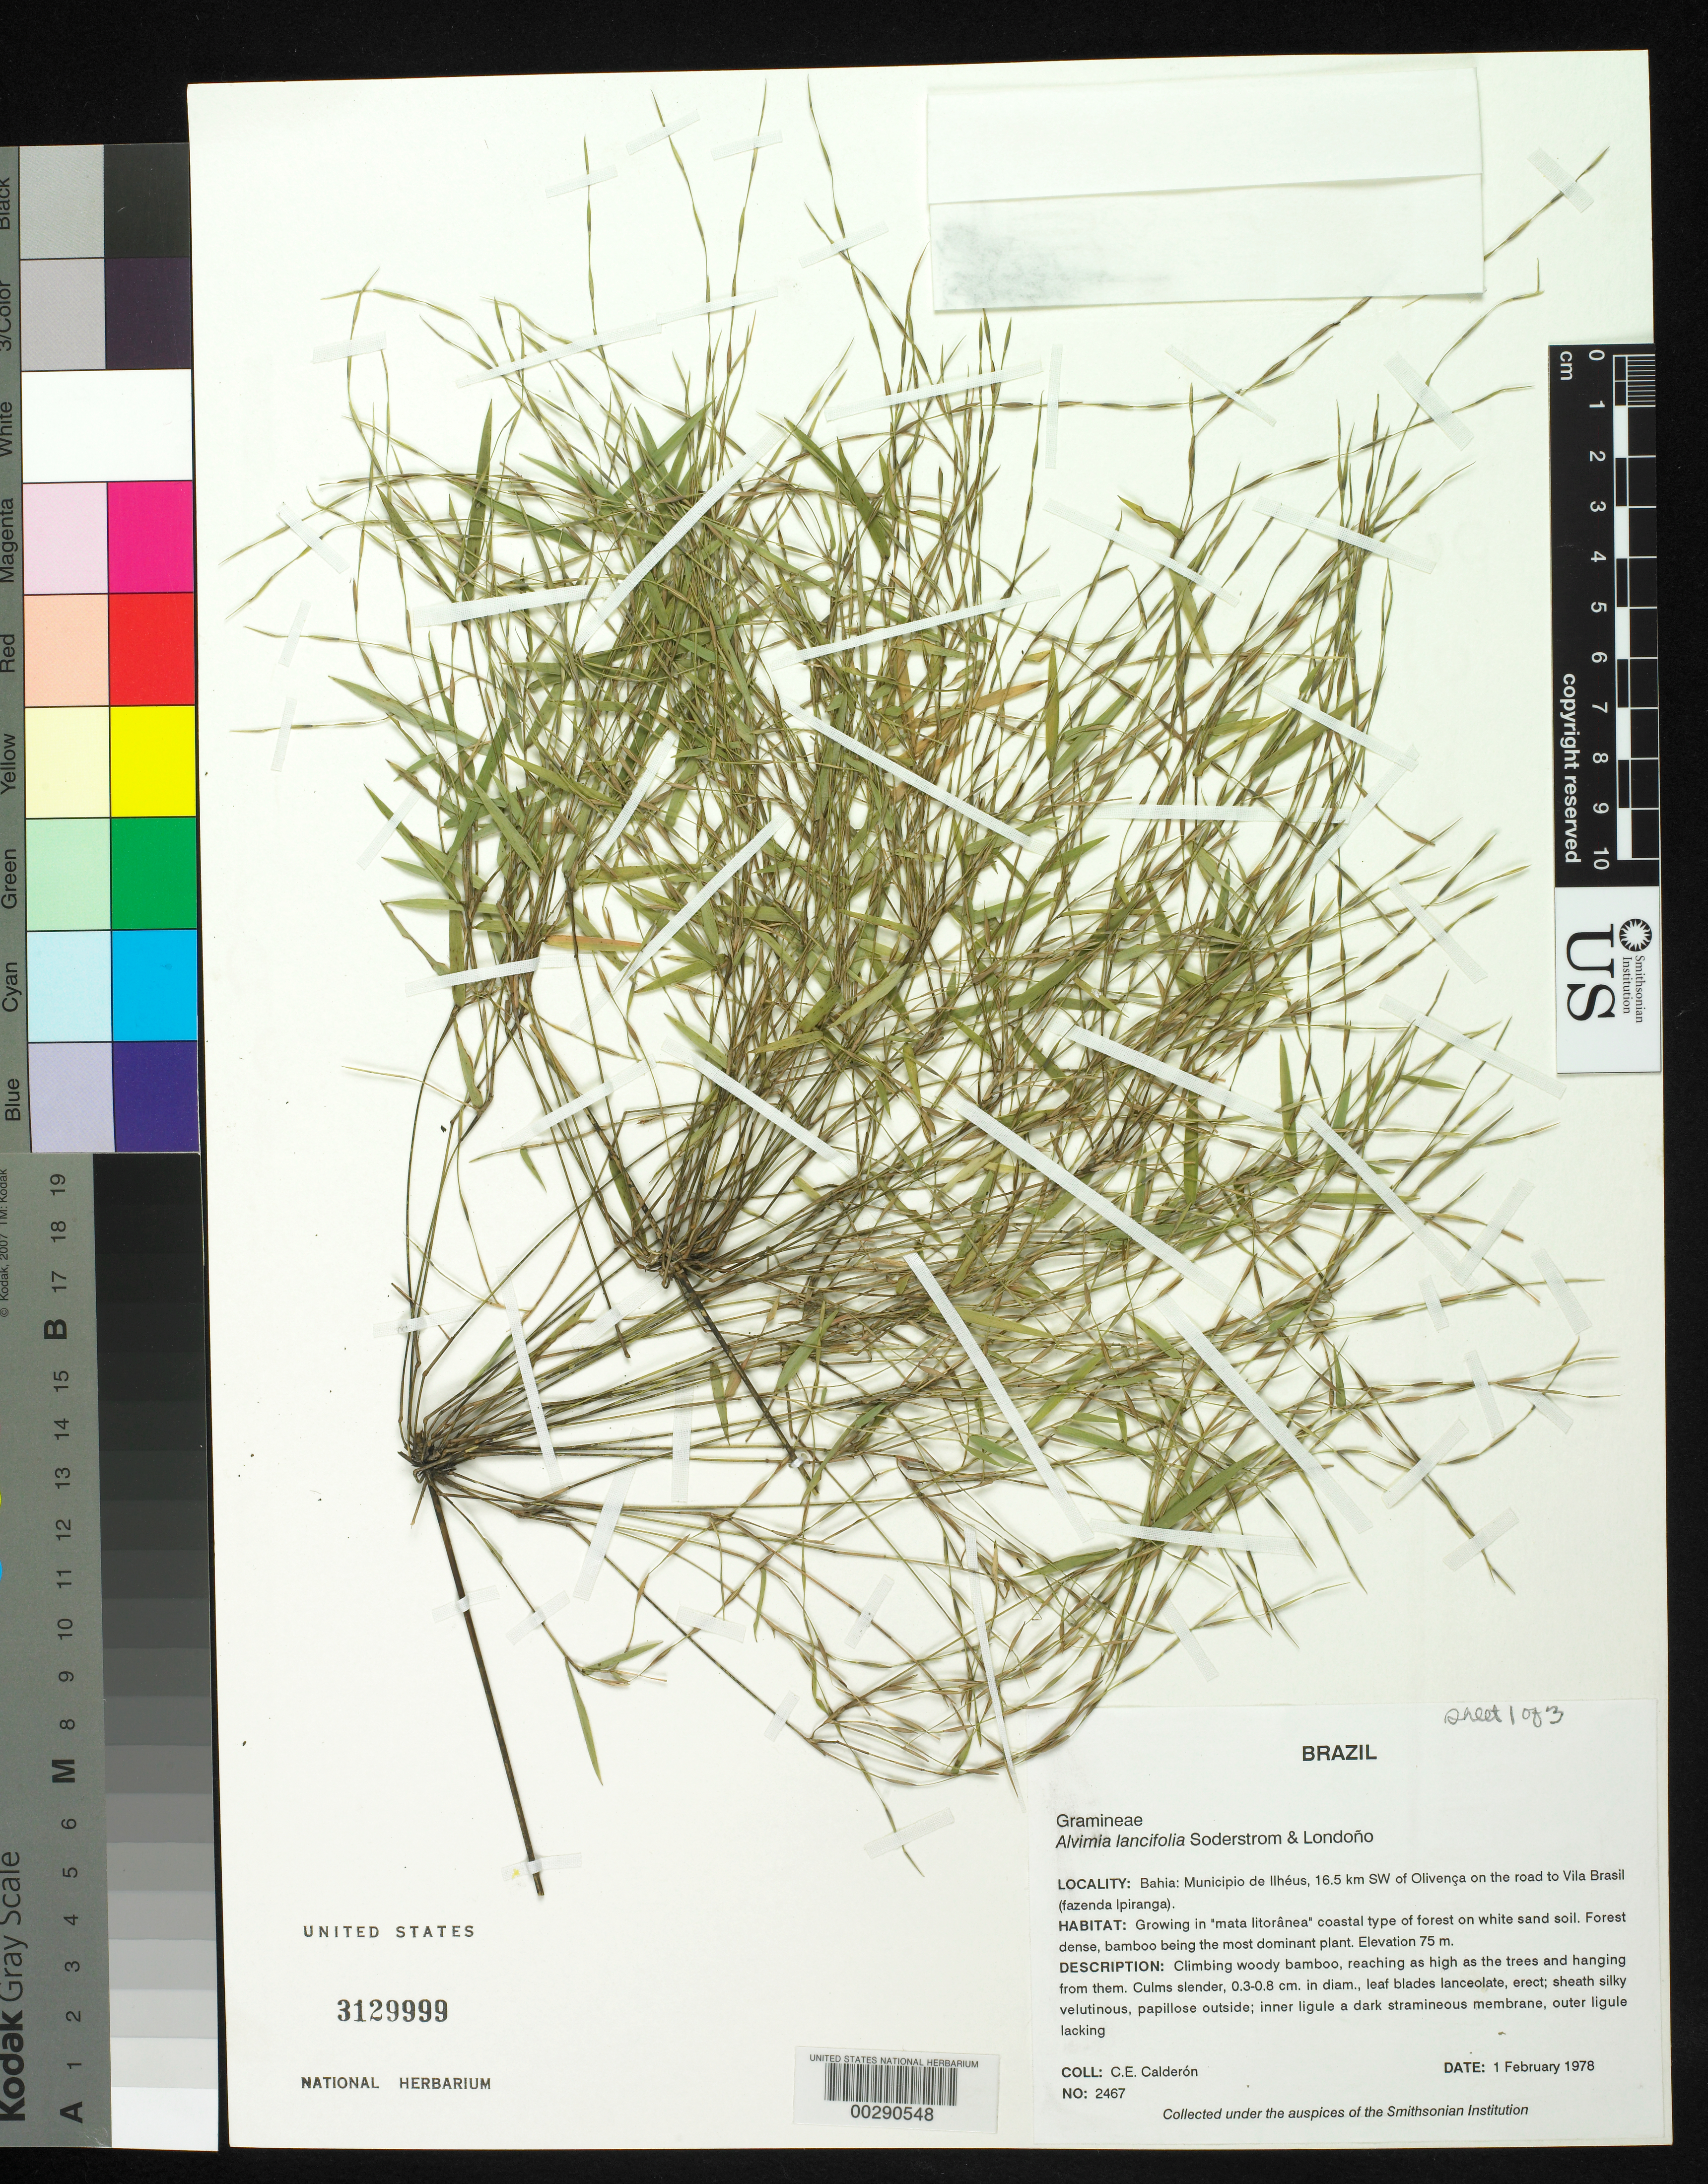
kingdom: Plantae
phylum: Tracheophyta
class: Liliopsida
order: Poales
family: Poaceae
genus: Alvimia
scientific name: Alvimia lancifolia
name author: Soderstr. & Londoño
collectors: C. E. Calderón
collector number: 2467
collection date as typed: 01 Feb 1978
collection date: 1978-02-01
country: Brazil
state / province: Bahia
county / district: Ilhéus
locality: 16.5 km sw of olivenca on road to vila brasil (fazenda ipiranga)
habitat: "mata litoranea" coastal type of forest on white sand soil; forest dense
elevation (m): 75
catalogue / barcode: US 3129999